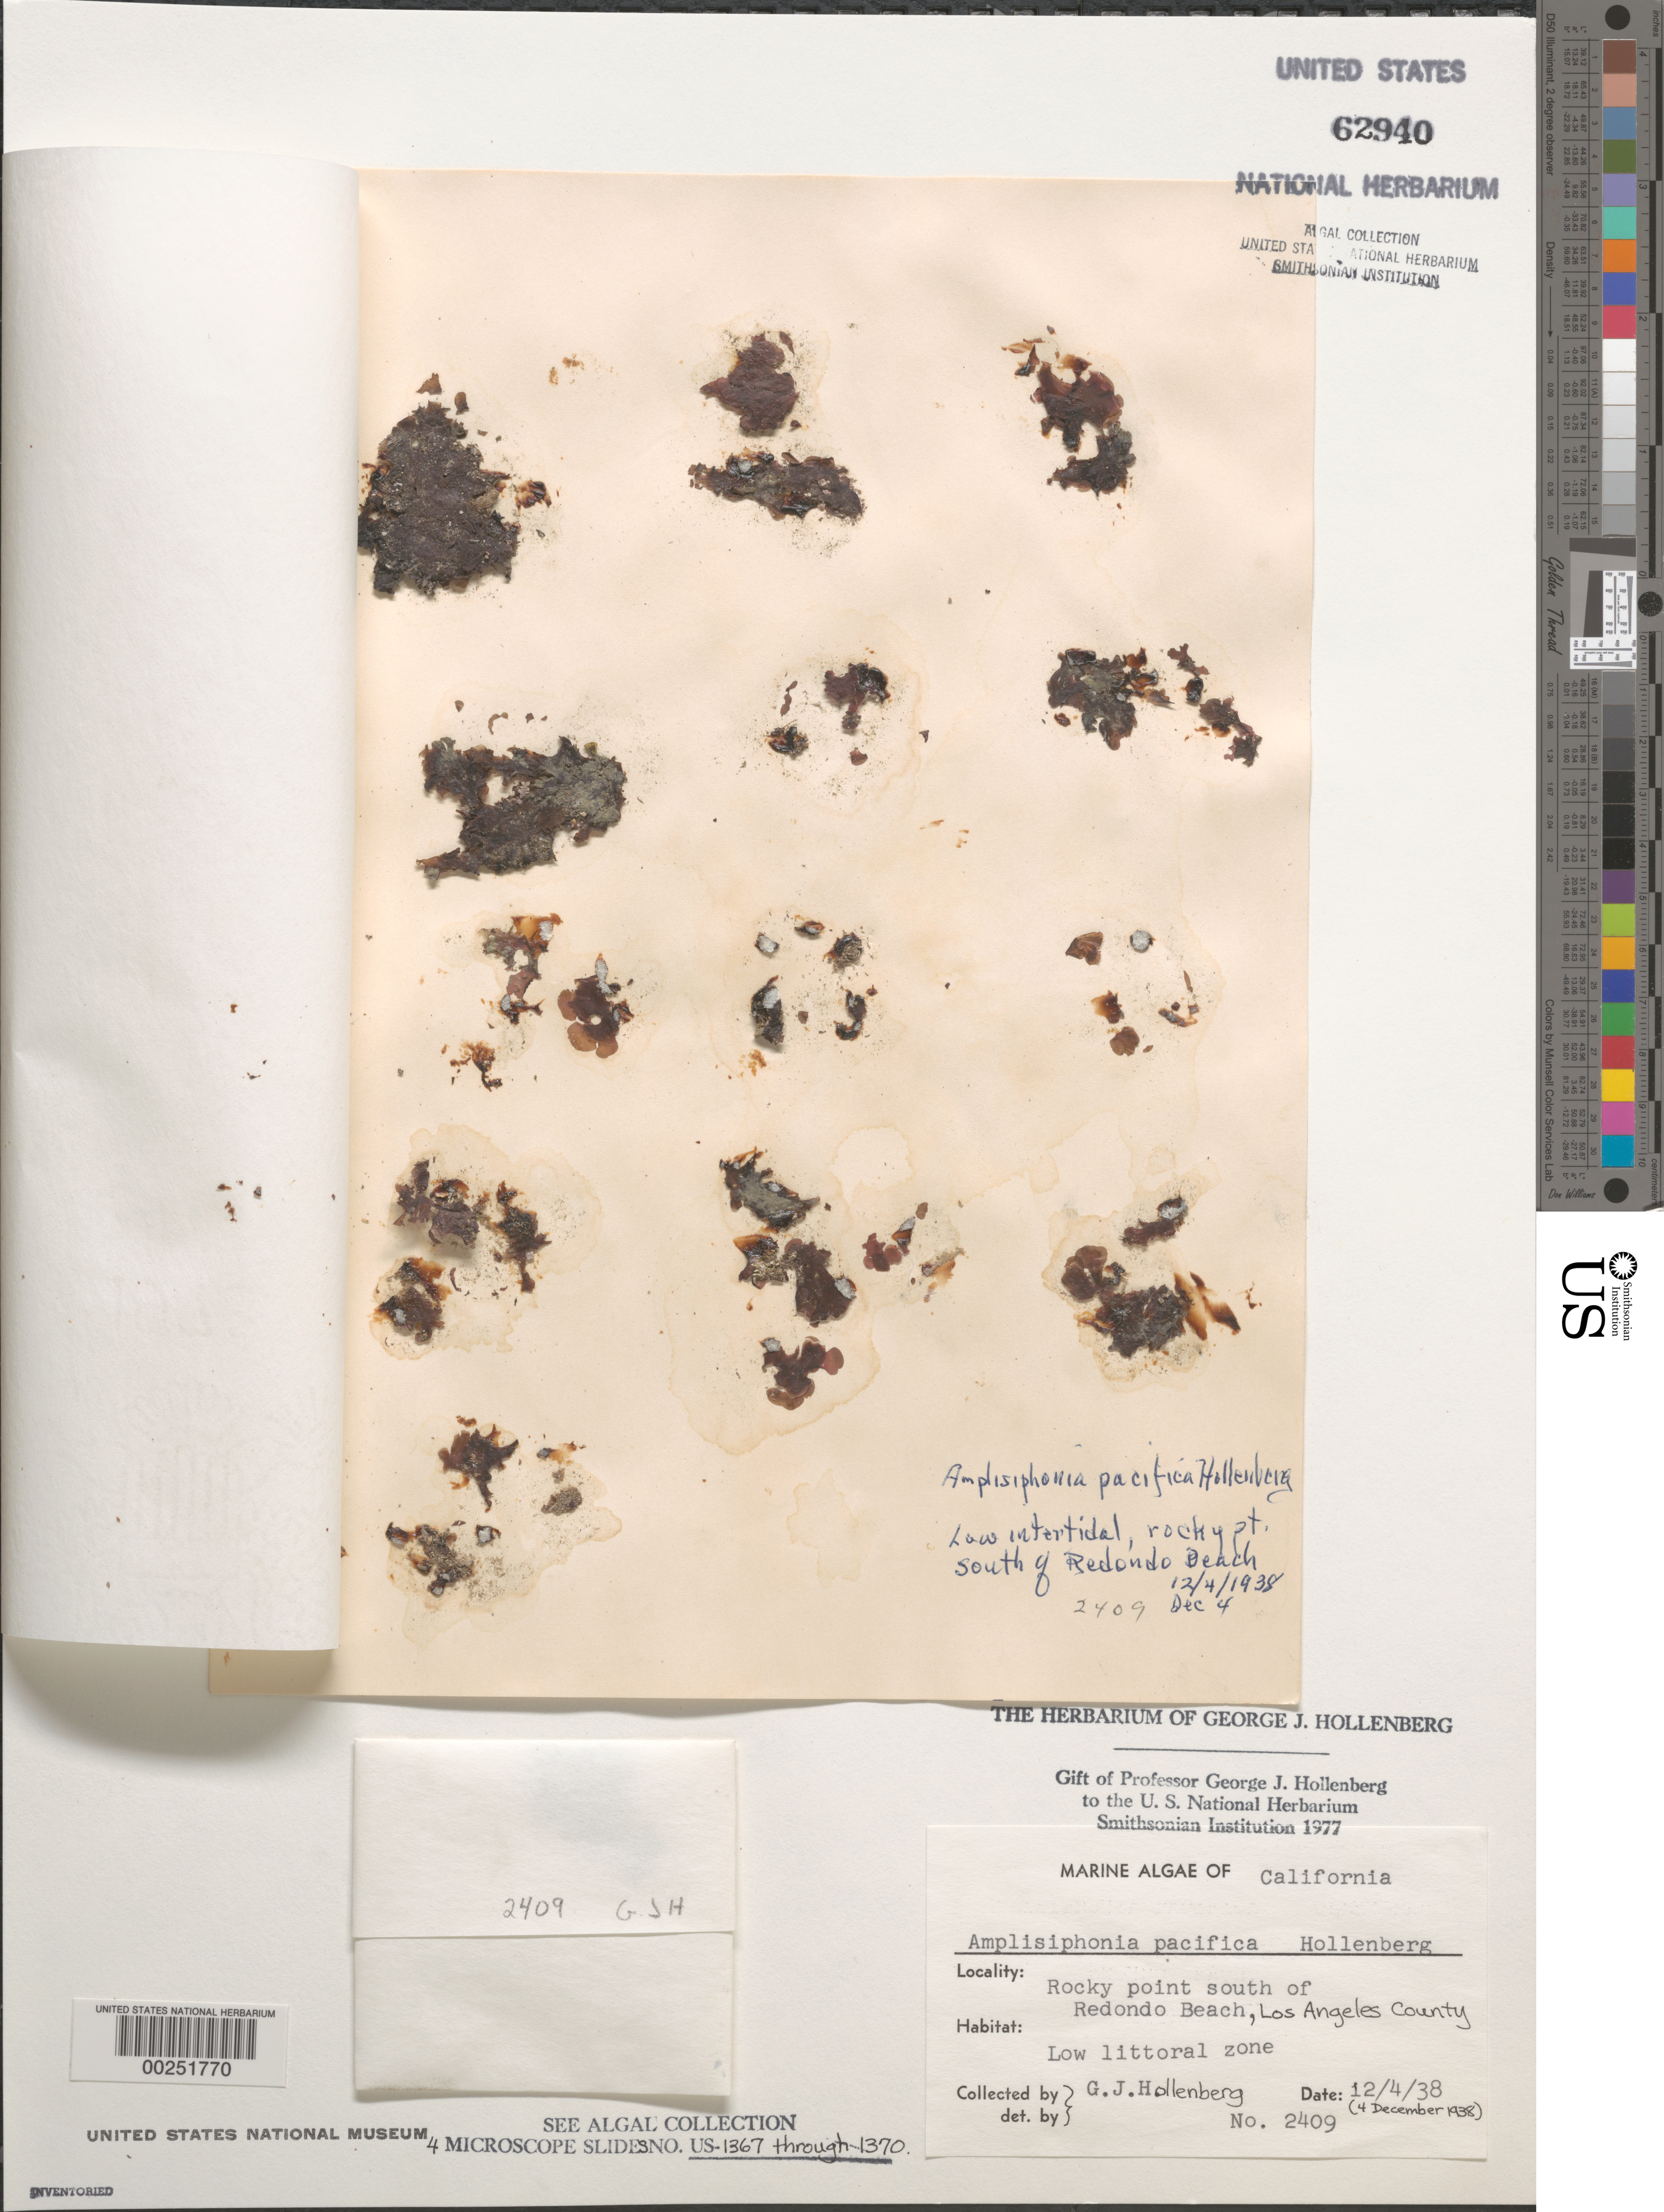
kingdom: Plantae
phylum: Rhodophyta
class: Florideophyceae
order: Ceramiales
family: Rhodomelaceae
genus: Amplisiphonia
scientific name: Amplisiphonia pacifica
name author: Hollenb.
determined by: Hollenberg, George J.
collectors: G. Hollenberg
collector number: GJH 2409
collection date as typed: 04 Dec 1938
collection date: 1938-12-04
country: United States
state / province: California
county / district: Los Angeles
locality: Rocky Point south of Redondo Beach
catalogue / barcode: US 62940